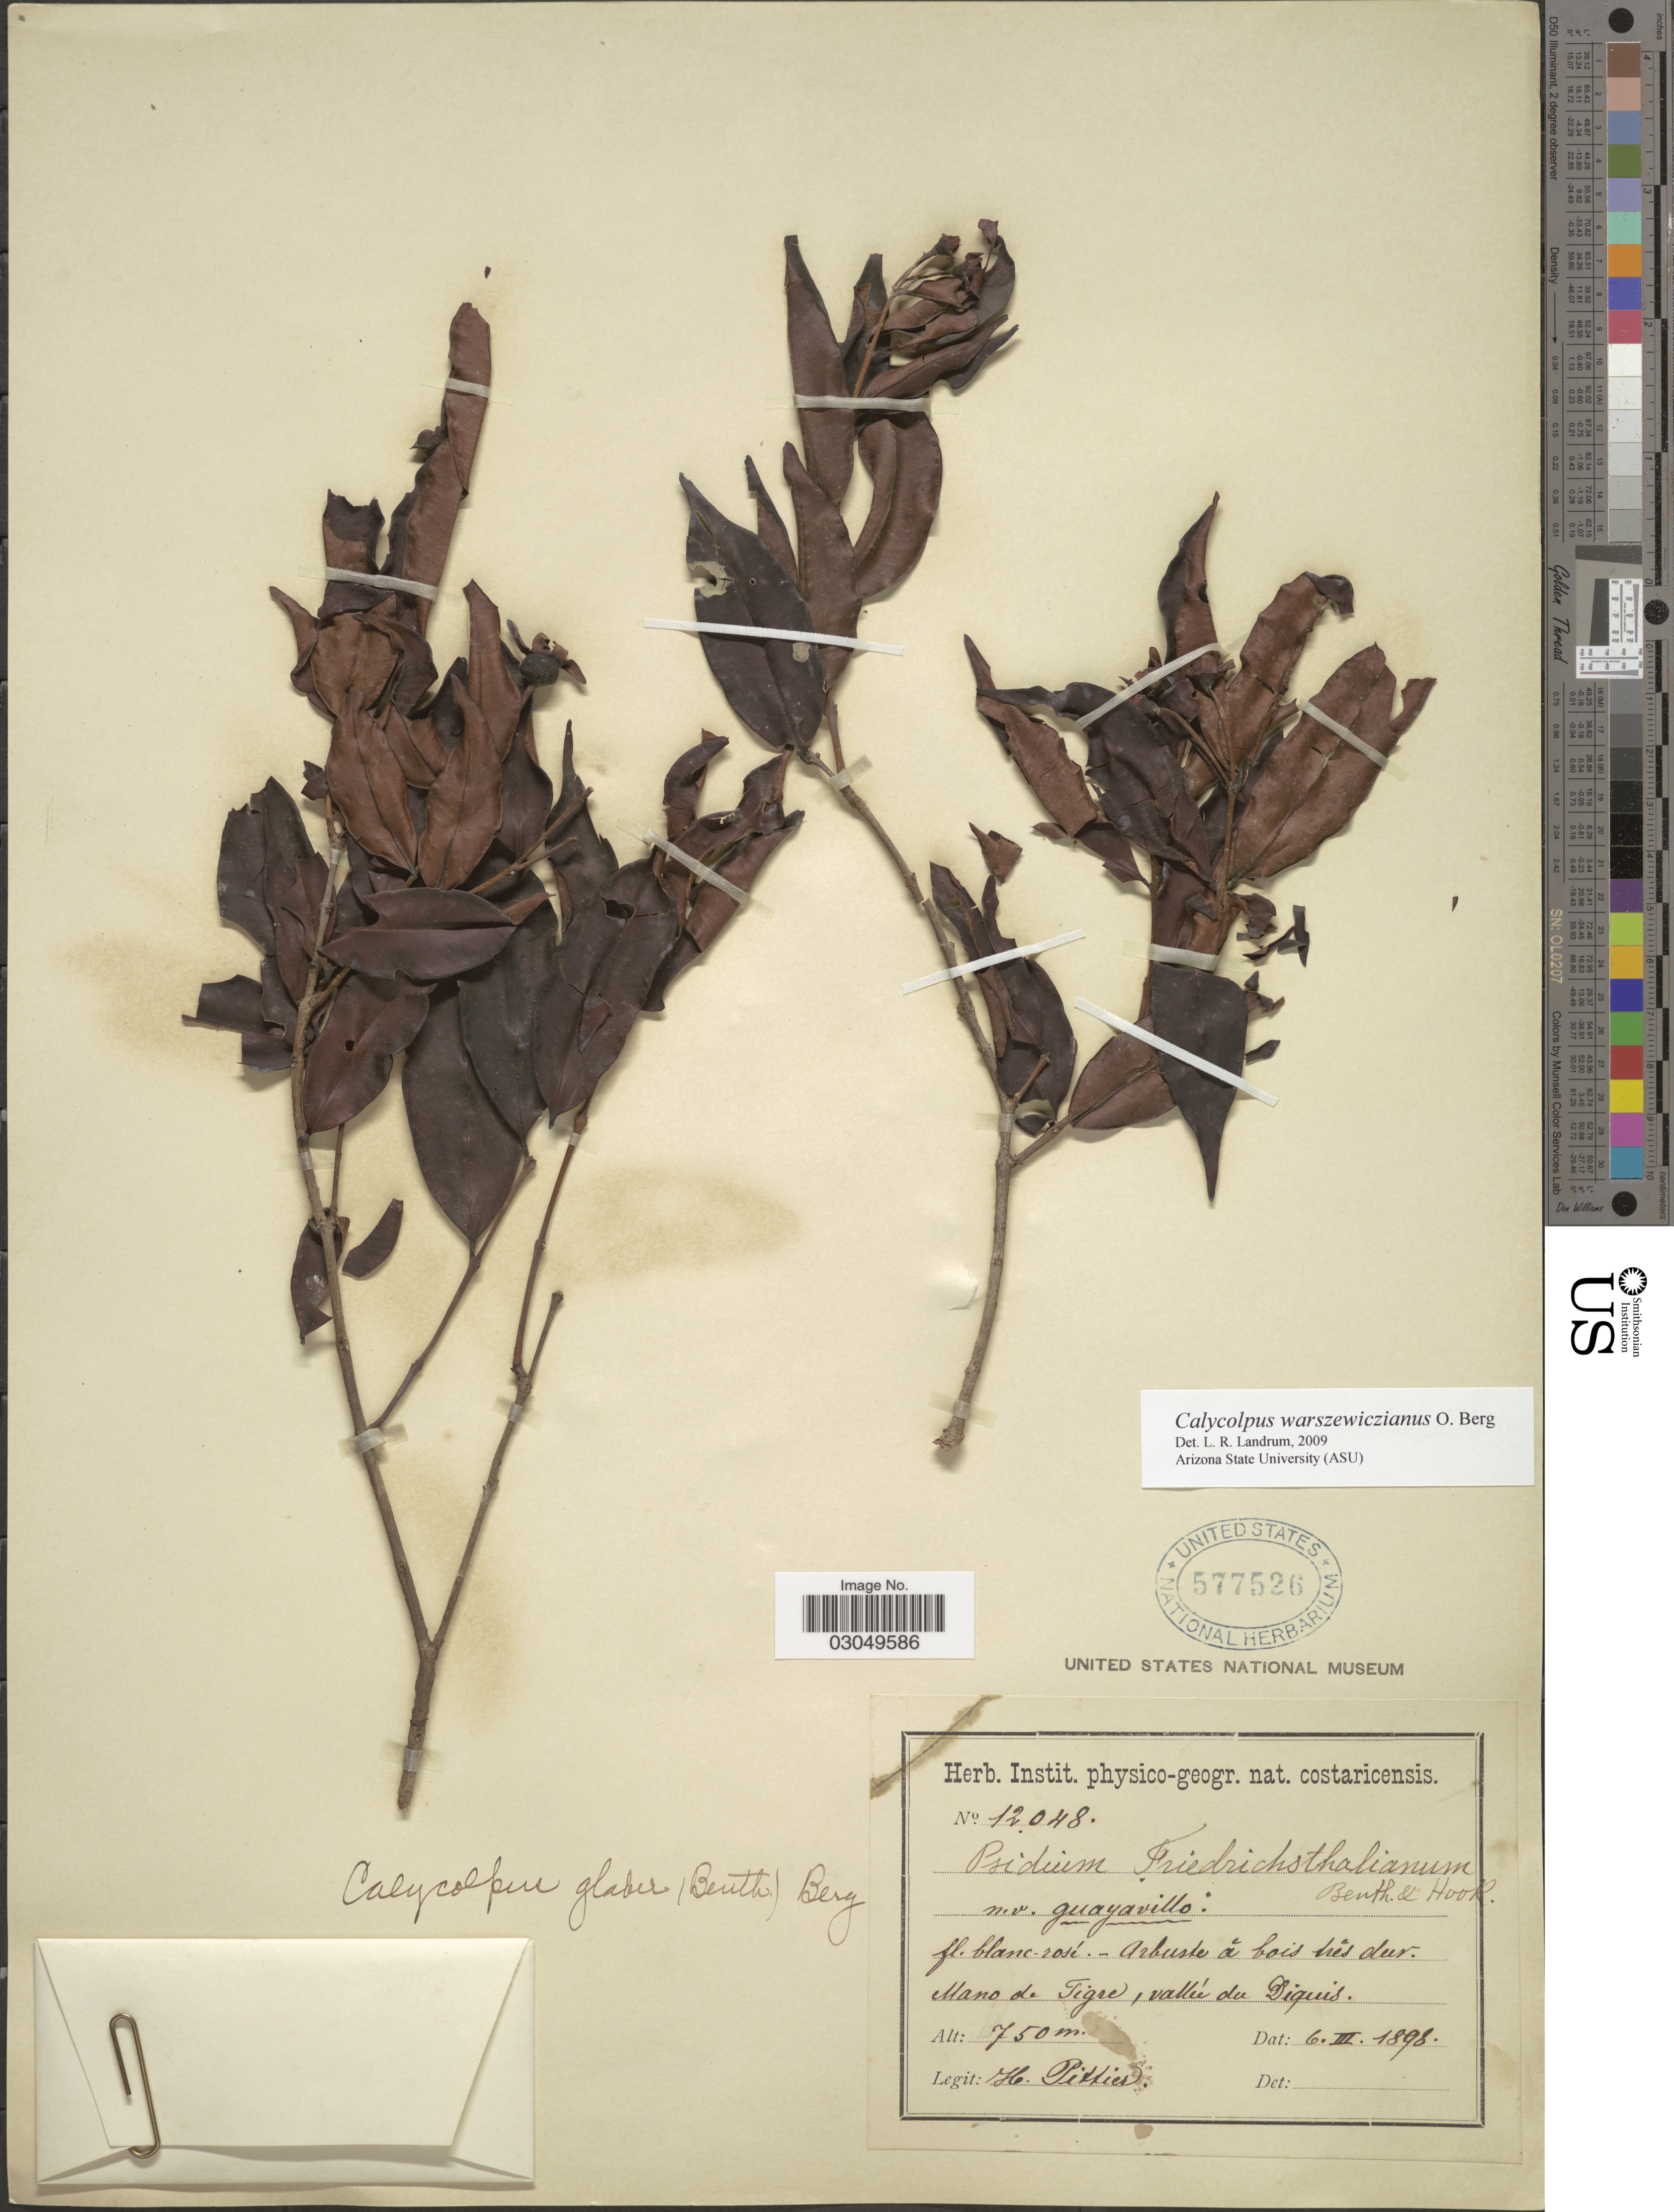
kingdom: Plantae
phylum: Tracheophyta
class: Magnoliopsida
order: Myrtales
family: Myrtaceae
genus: Calycolpus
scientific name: Calycolpus warszewiczianus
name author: O. Berg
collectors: H. F. Pittier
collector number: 12048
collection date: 1898-03-06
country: Costa Rica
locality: Arbuste á bois trés dur Mano de Tigre, valleé du Diquis. [hard woody shrub at Mano de Tigre, valley of Disquis]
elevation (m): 750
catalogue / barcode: US 577526